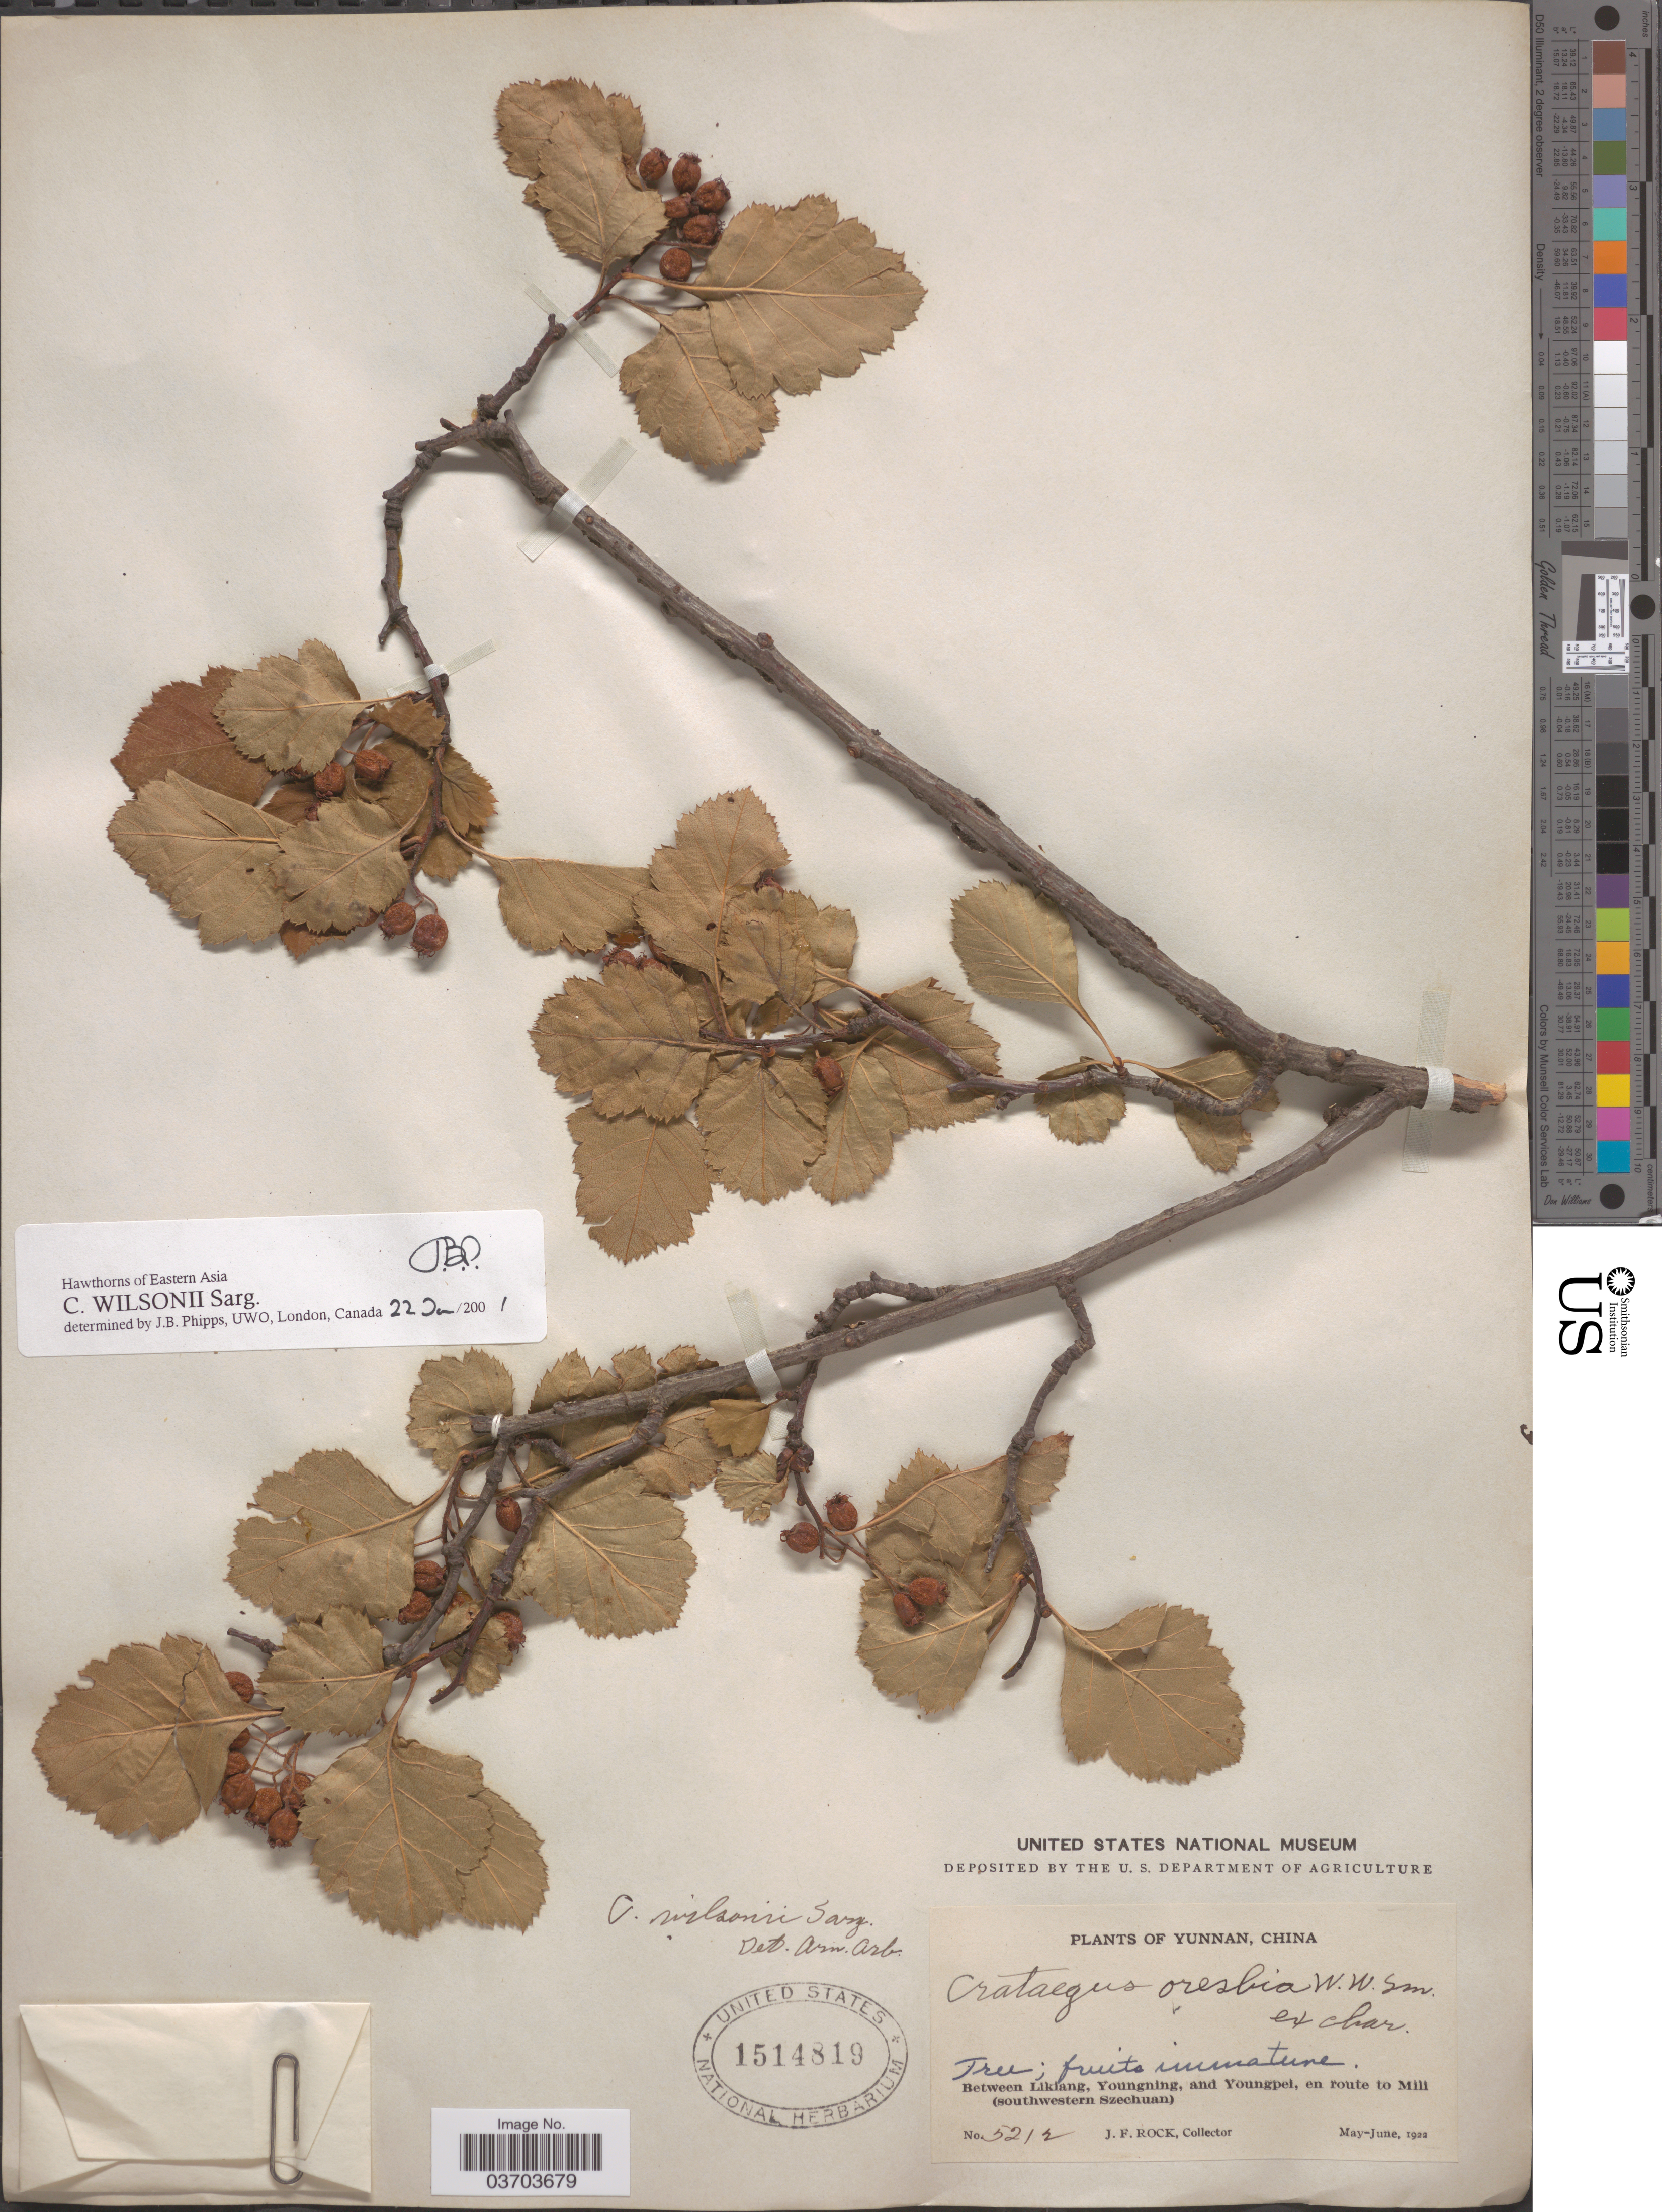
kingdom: Plantae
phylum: Tracheophyta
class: Magnoliopsida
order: Rosales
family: Rosaceae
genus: Crataegus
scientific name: Crataegus wilsonii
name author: Sarg.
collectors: J. Rock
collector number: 5212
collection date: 1922-05/1922-06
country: China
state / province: Yunnan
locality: Between Likiang, Youngning, and Youngpei, en route to Mili (southwestern Szechuan).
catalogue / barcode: US 1514819